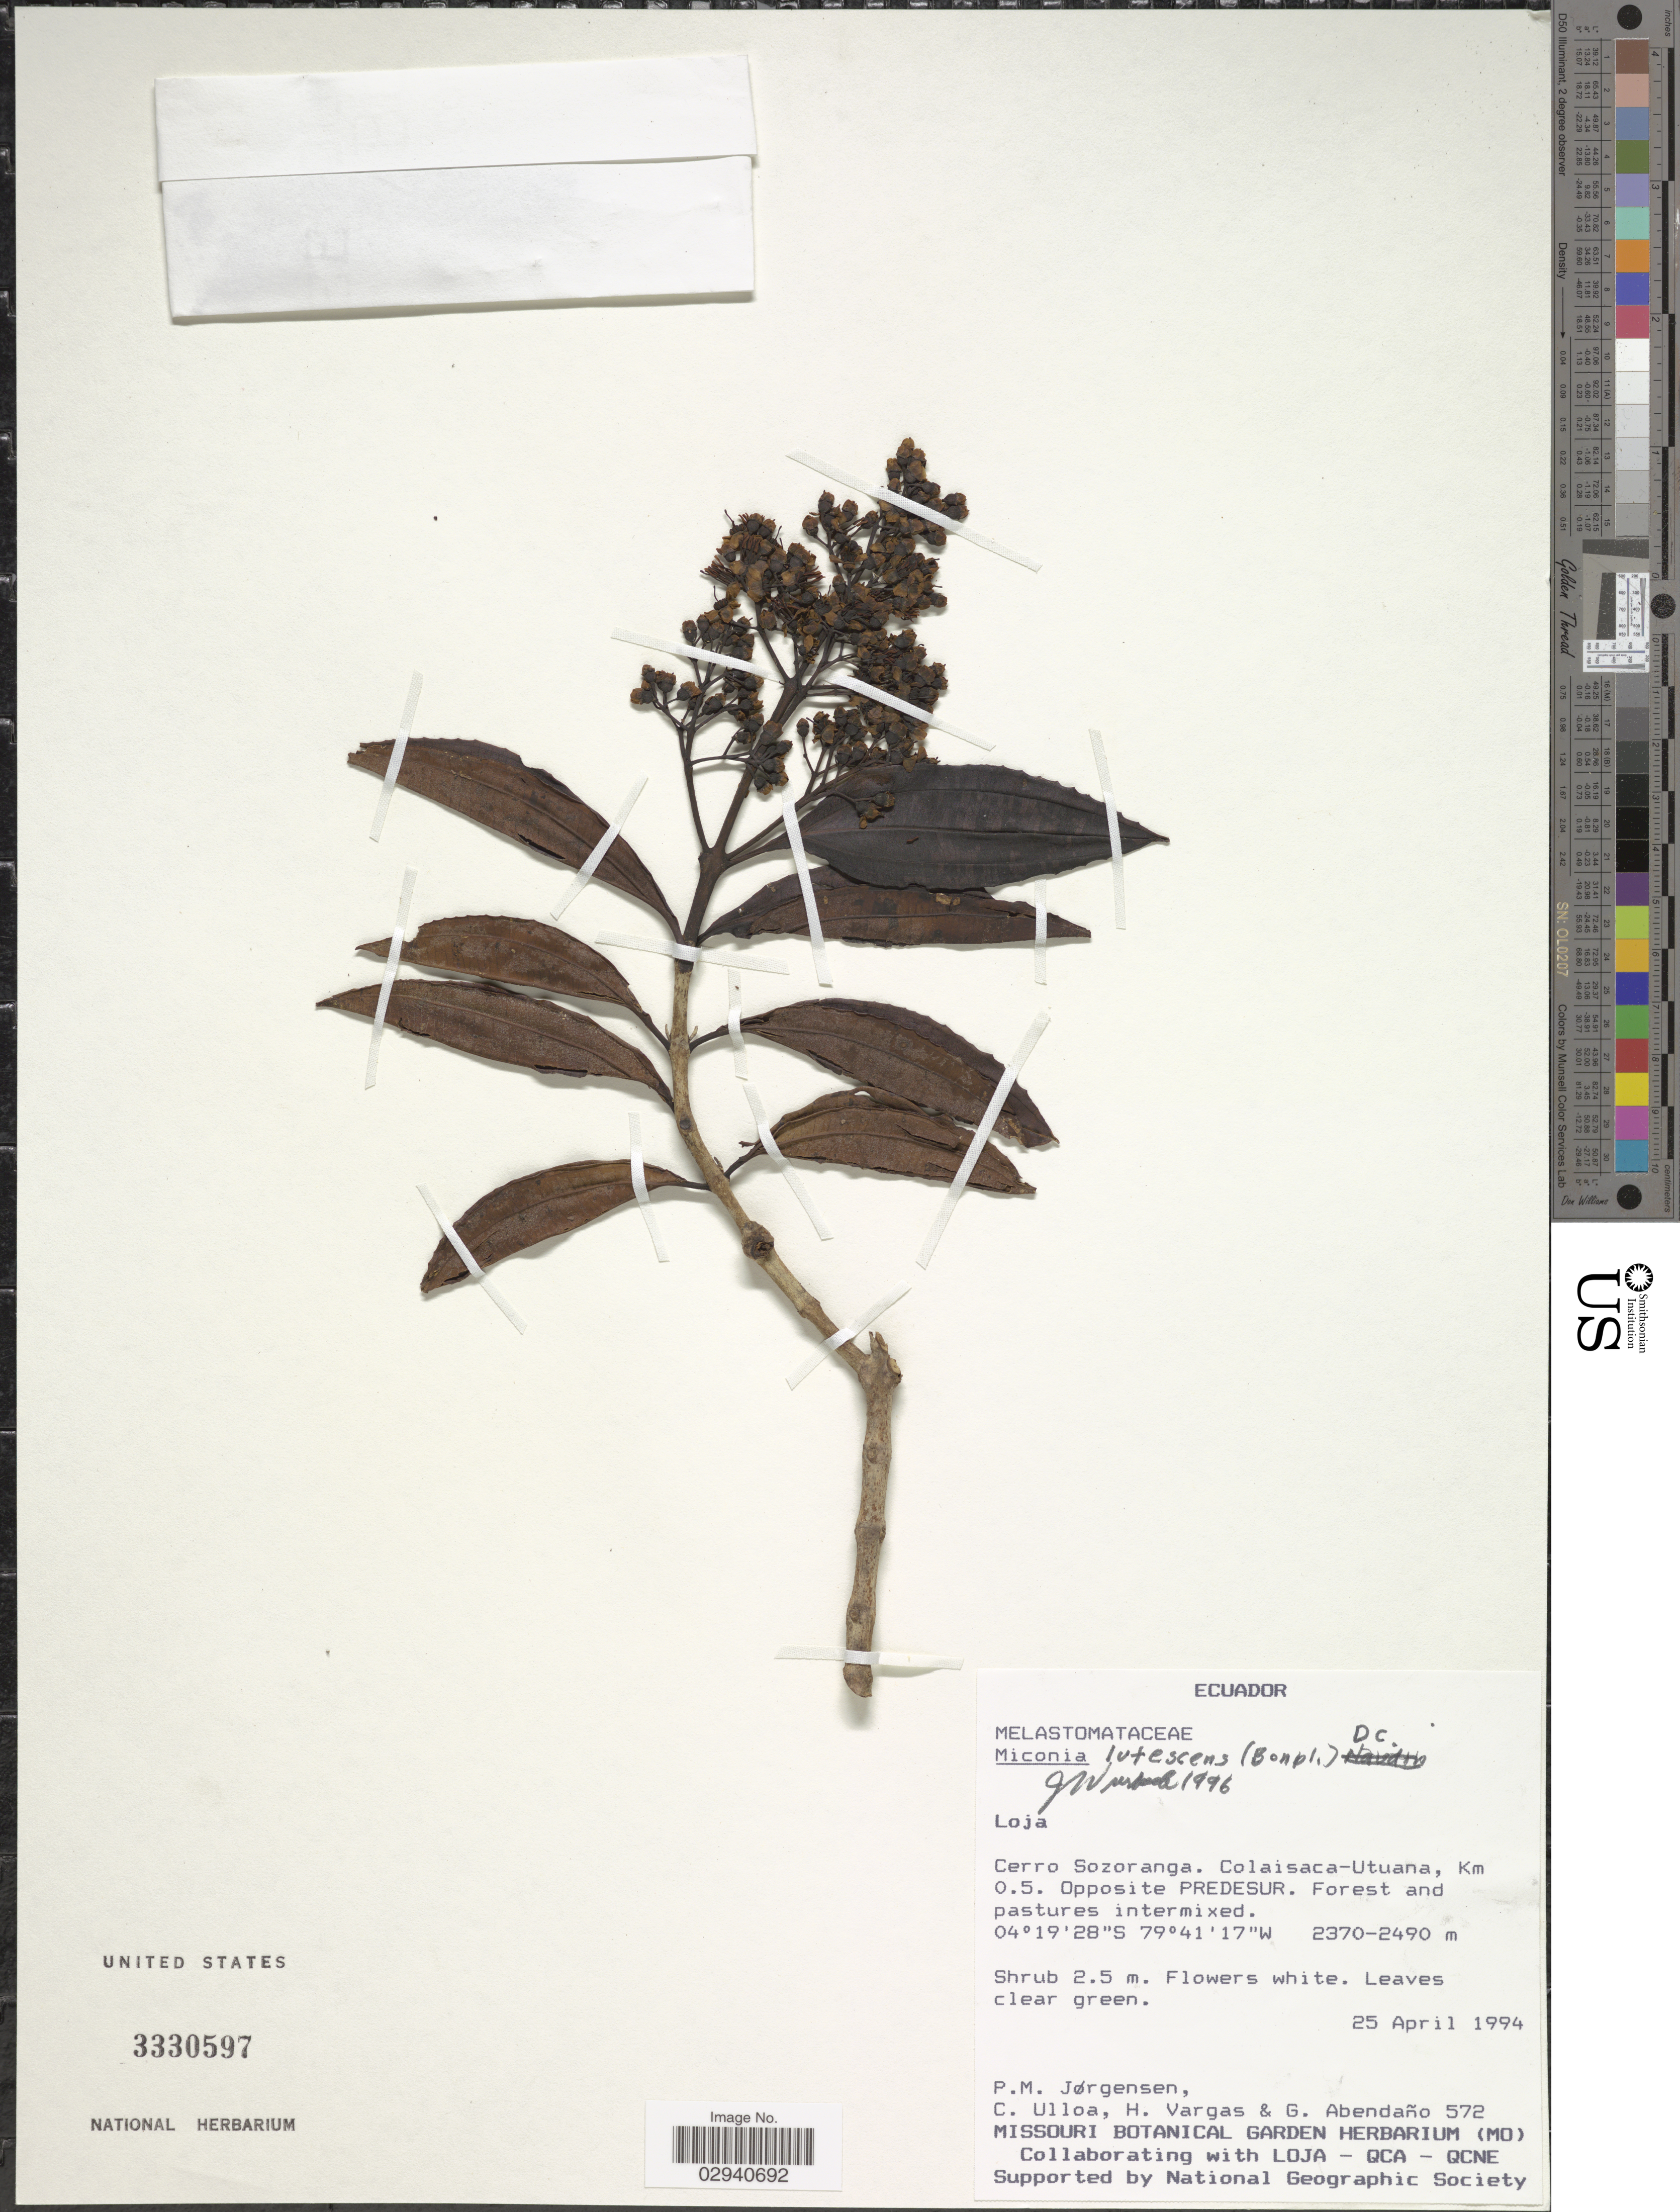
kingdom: Plantae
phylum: Tracheophyta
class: Magnoliopsida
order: Myrtales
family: Melastomataceae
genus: Miconia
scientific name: Miconia lutescens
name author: (Bonpl.) DC.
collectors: P. Jørgensen, C. Ulloa, H. Vargas & G. Abendaño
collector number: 572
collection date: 1994-04-25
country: Ecuador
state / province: Loja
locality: Cerro Sozoranga. Colaisaca-Utuana, Km 0.5. Opposite Predesur.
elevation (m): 2370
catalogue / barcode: US 3330597